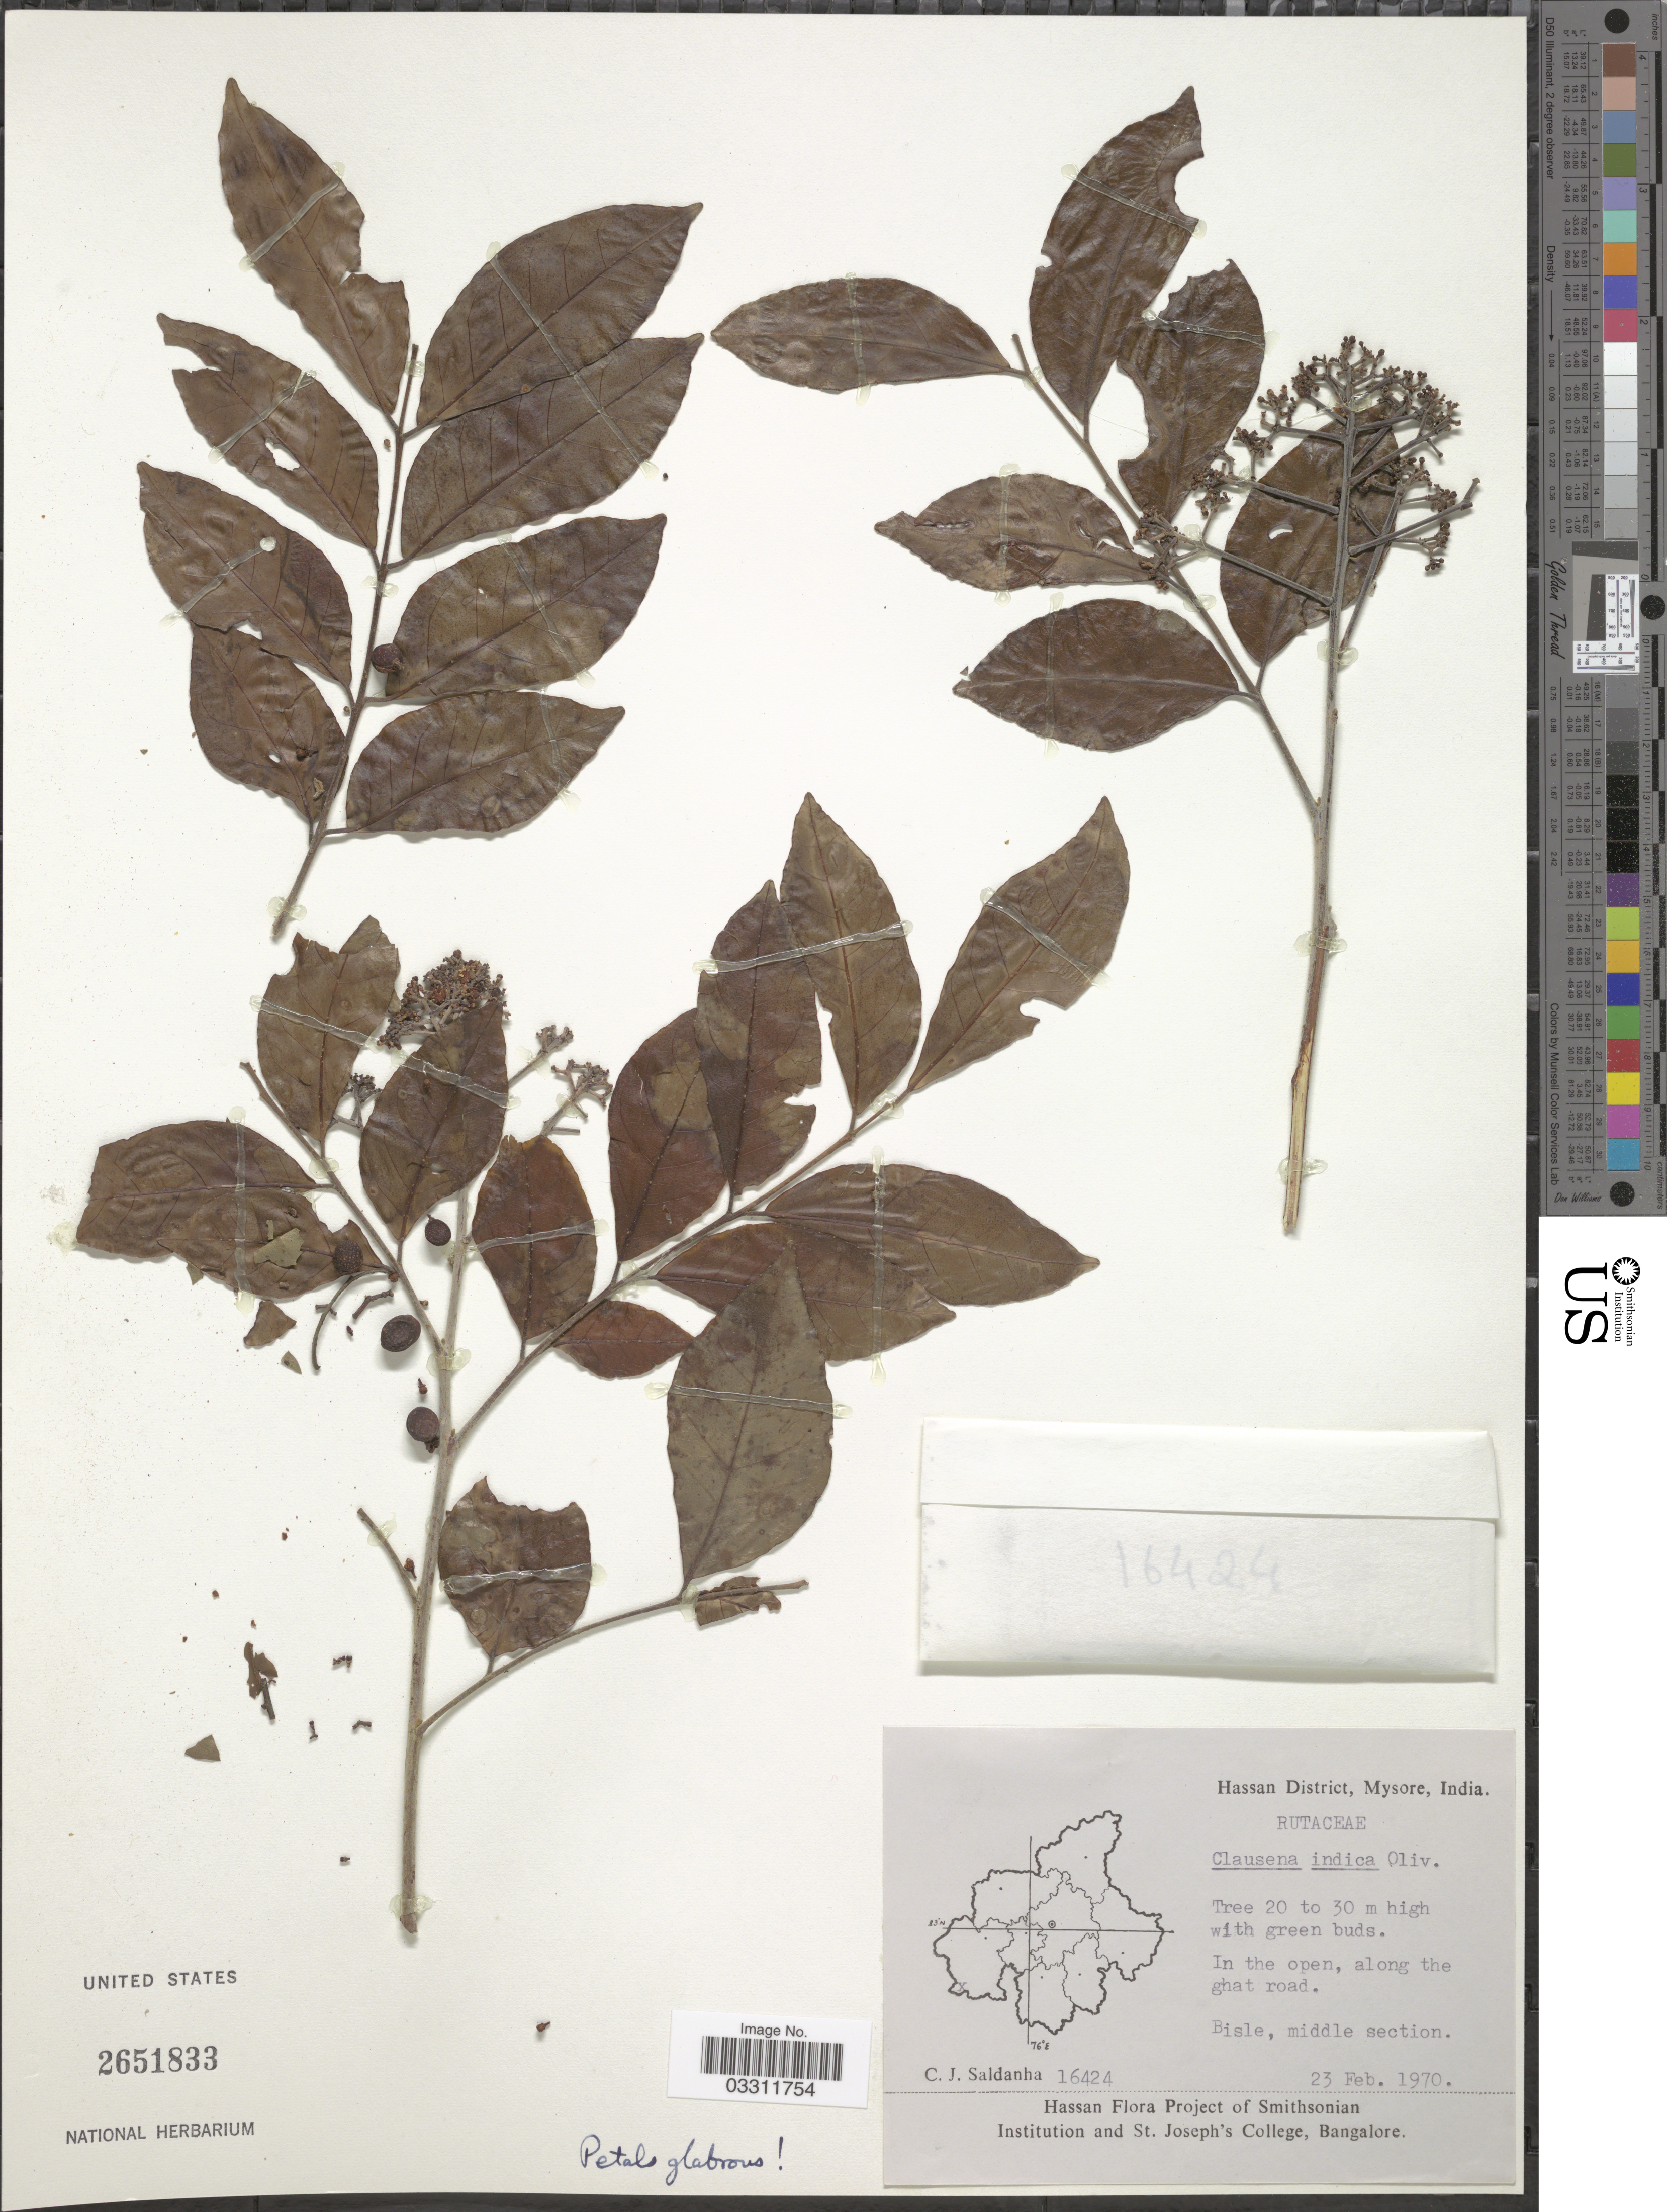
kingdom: Plantae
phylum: Tracheophyta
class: Magnoliopsida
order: Sapindales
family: Rutaceae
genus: Clausena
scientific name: Clausena indica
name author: (Dalzell) Oliv.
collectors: C. J. Saldanha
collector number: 16424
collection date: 1970-02-23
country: India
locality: Hassan District, Mysore. Bisle, middle section.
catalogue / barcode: US 2651833